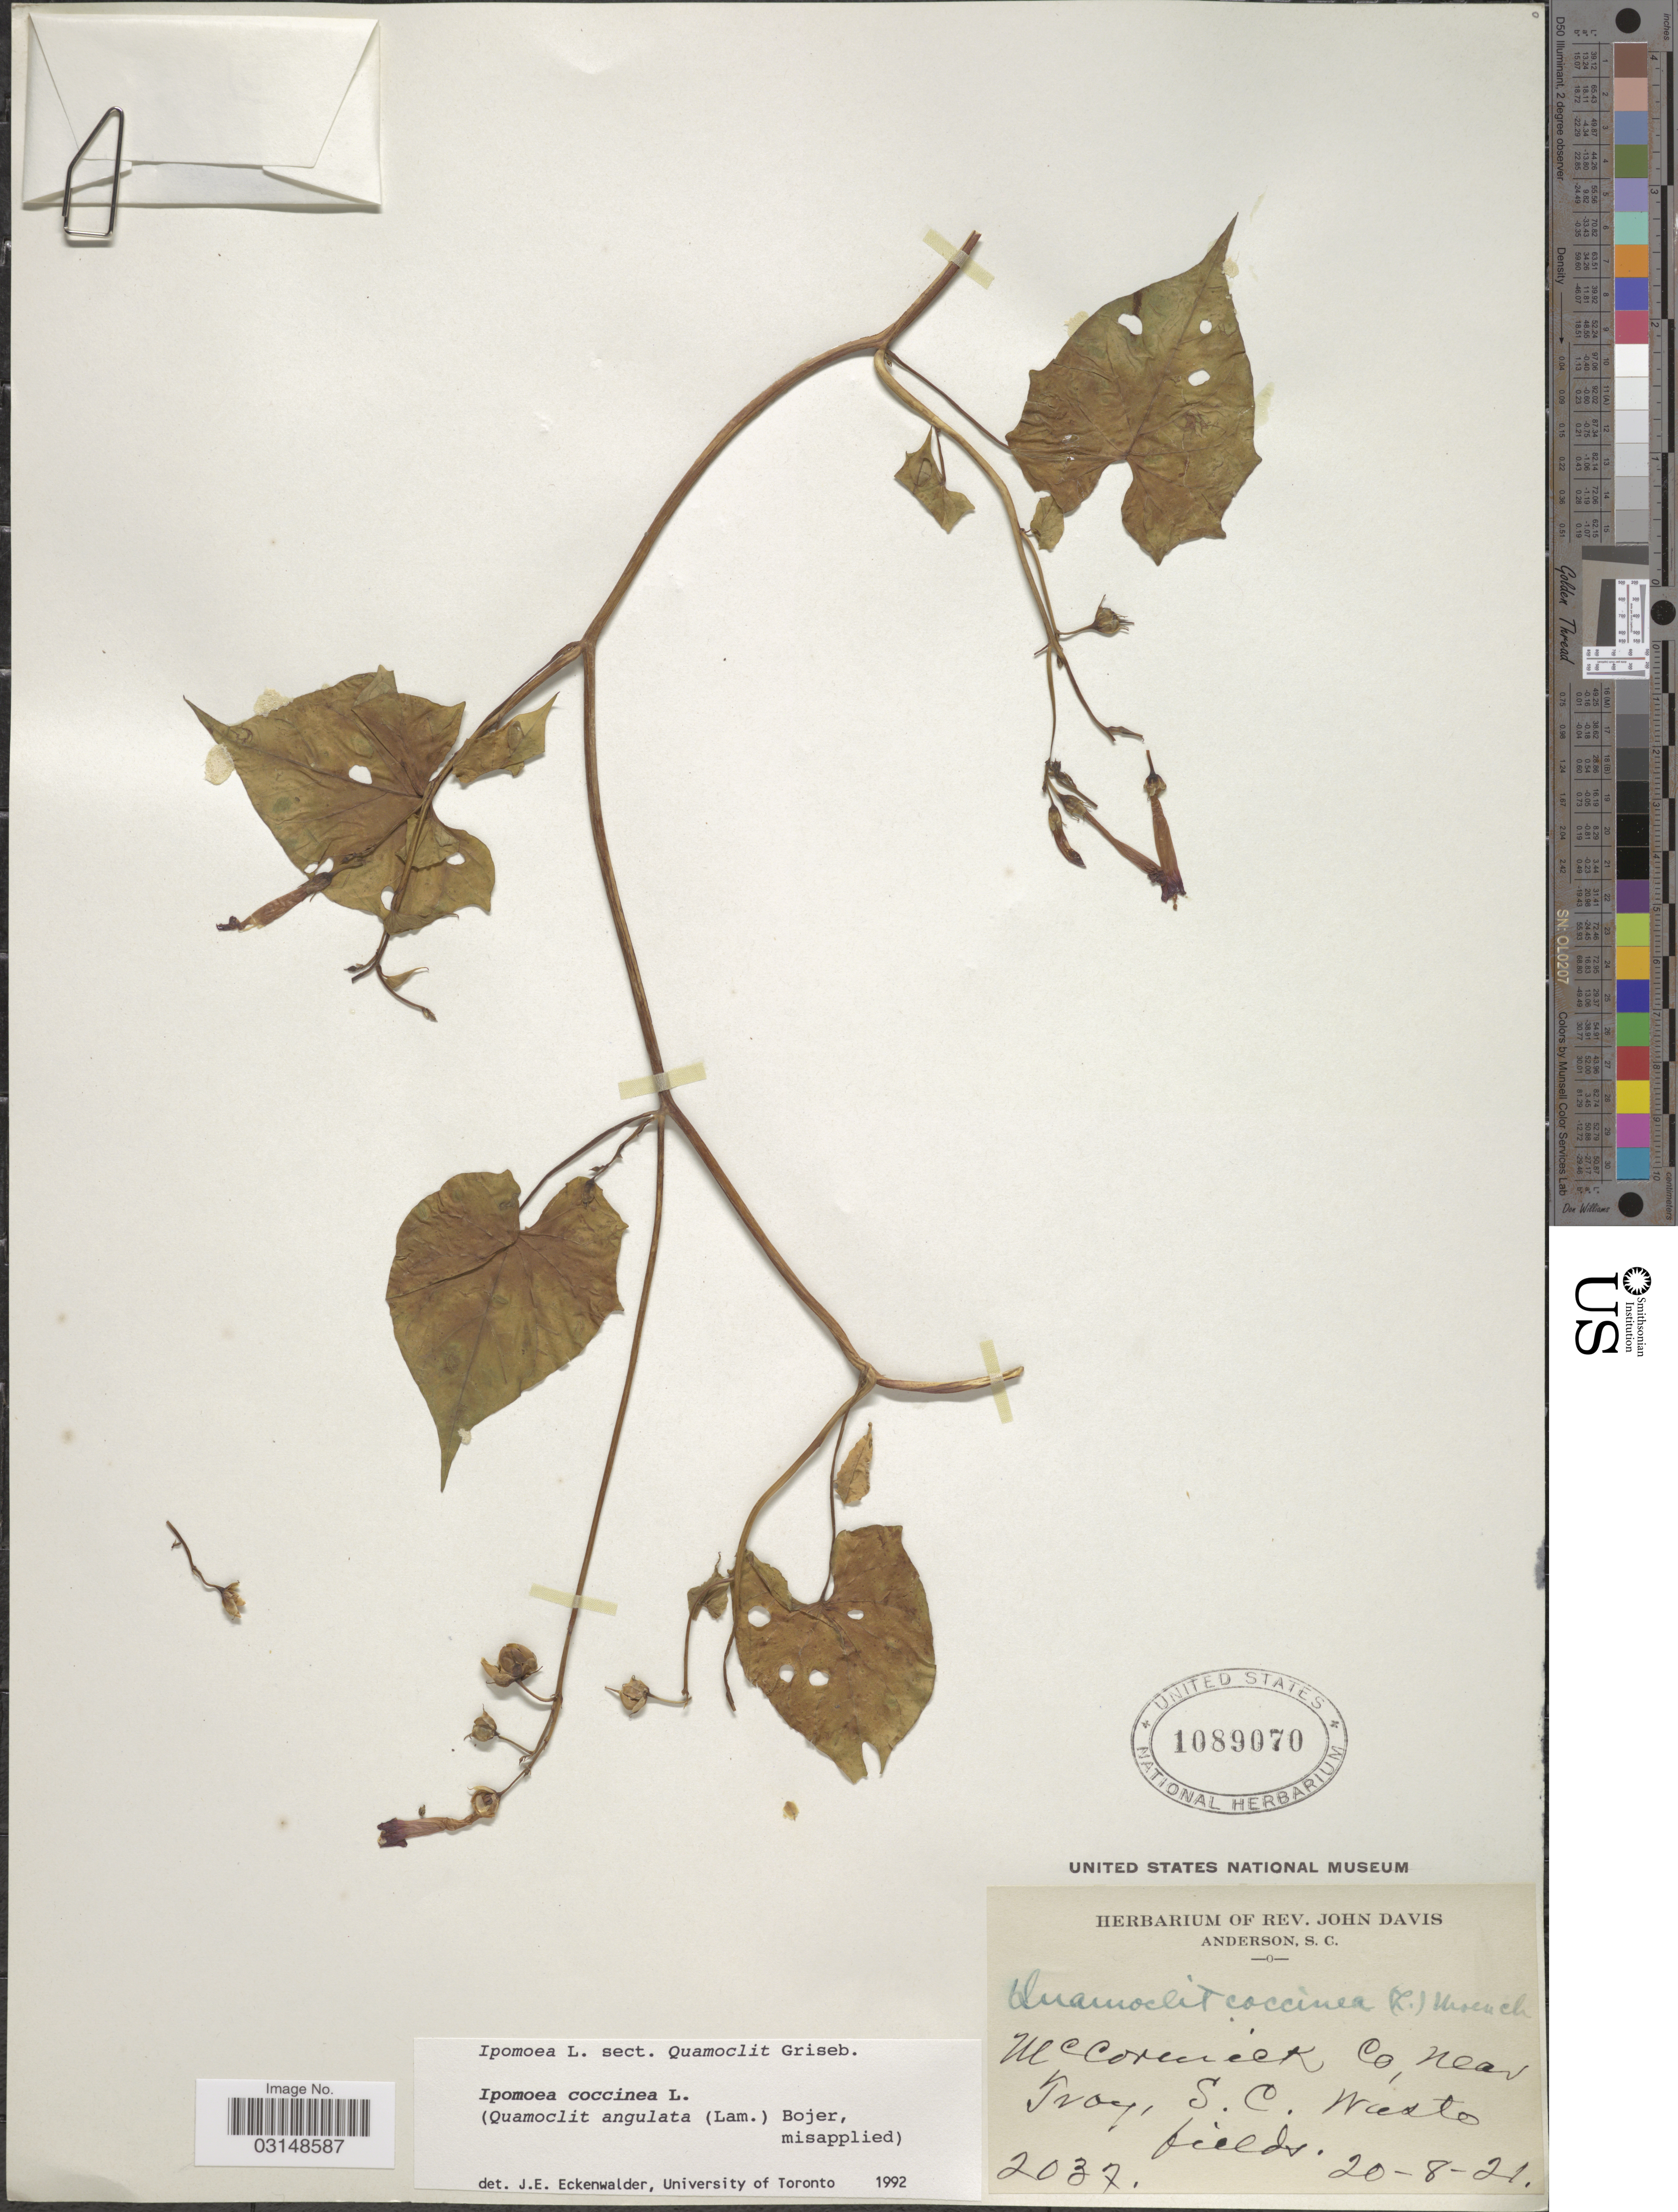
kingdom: Plantae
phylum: Tracheophyta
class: Magnoliopsida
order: Solanales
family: Convolvulaceae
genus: Ipomoea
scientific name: Ipomoea coccinea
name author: L.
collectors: J. Davis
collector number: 2037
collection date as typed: Transcribed d/m/y: 20/8/21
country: United States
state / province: South Carolina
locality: McCormick Co., near Troy, S.C., Waste fields.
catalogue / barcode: US 1089070